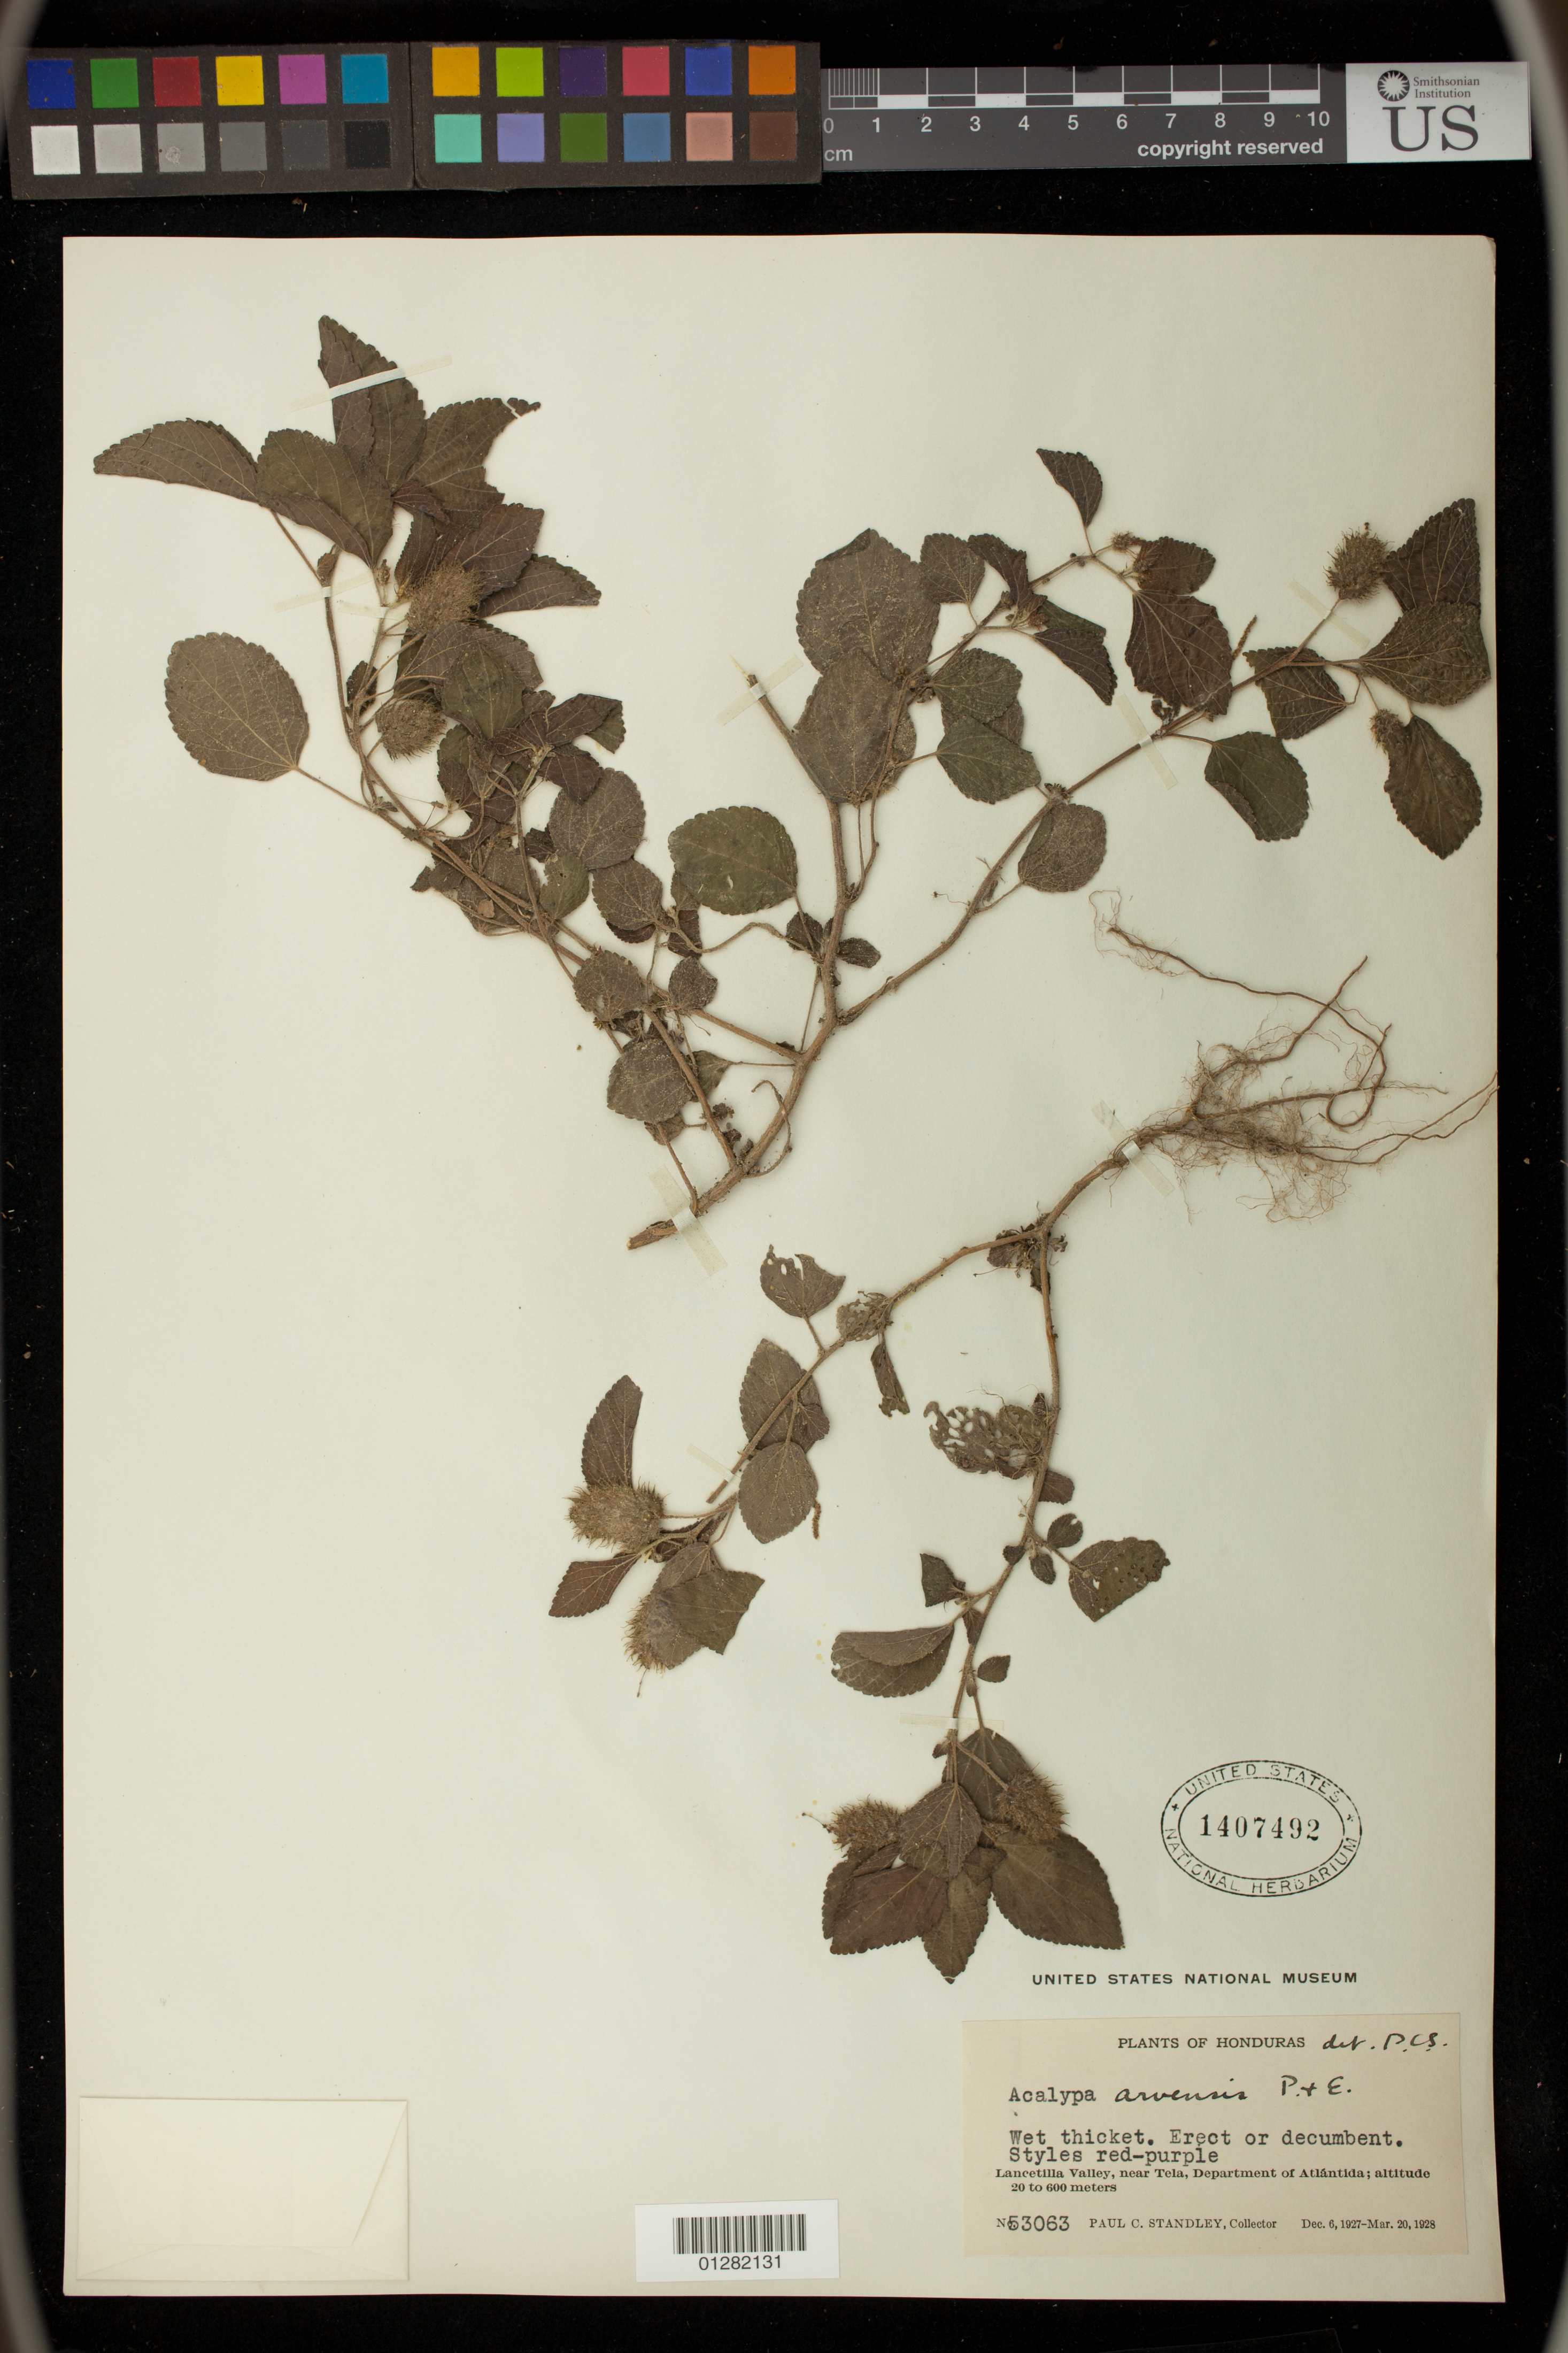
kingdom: Plantae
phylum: Tracheophyta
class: Magnoliopsida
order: Malpighiales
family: Euphorbiaceae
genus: Acalypha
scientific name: Acalypha arvensis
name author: Poepp.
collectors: P. C. Standley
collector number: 53063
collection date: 1927-12-06/1928-03-20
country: Honduras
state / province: Atlántida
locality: Lancetilla Valley, near Tela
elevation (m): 20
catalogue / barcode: US 1407492